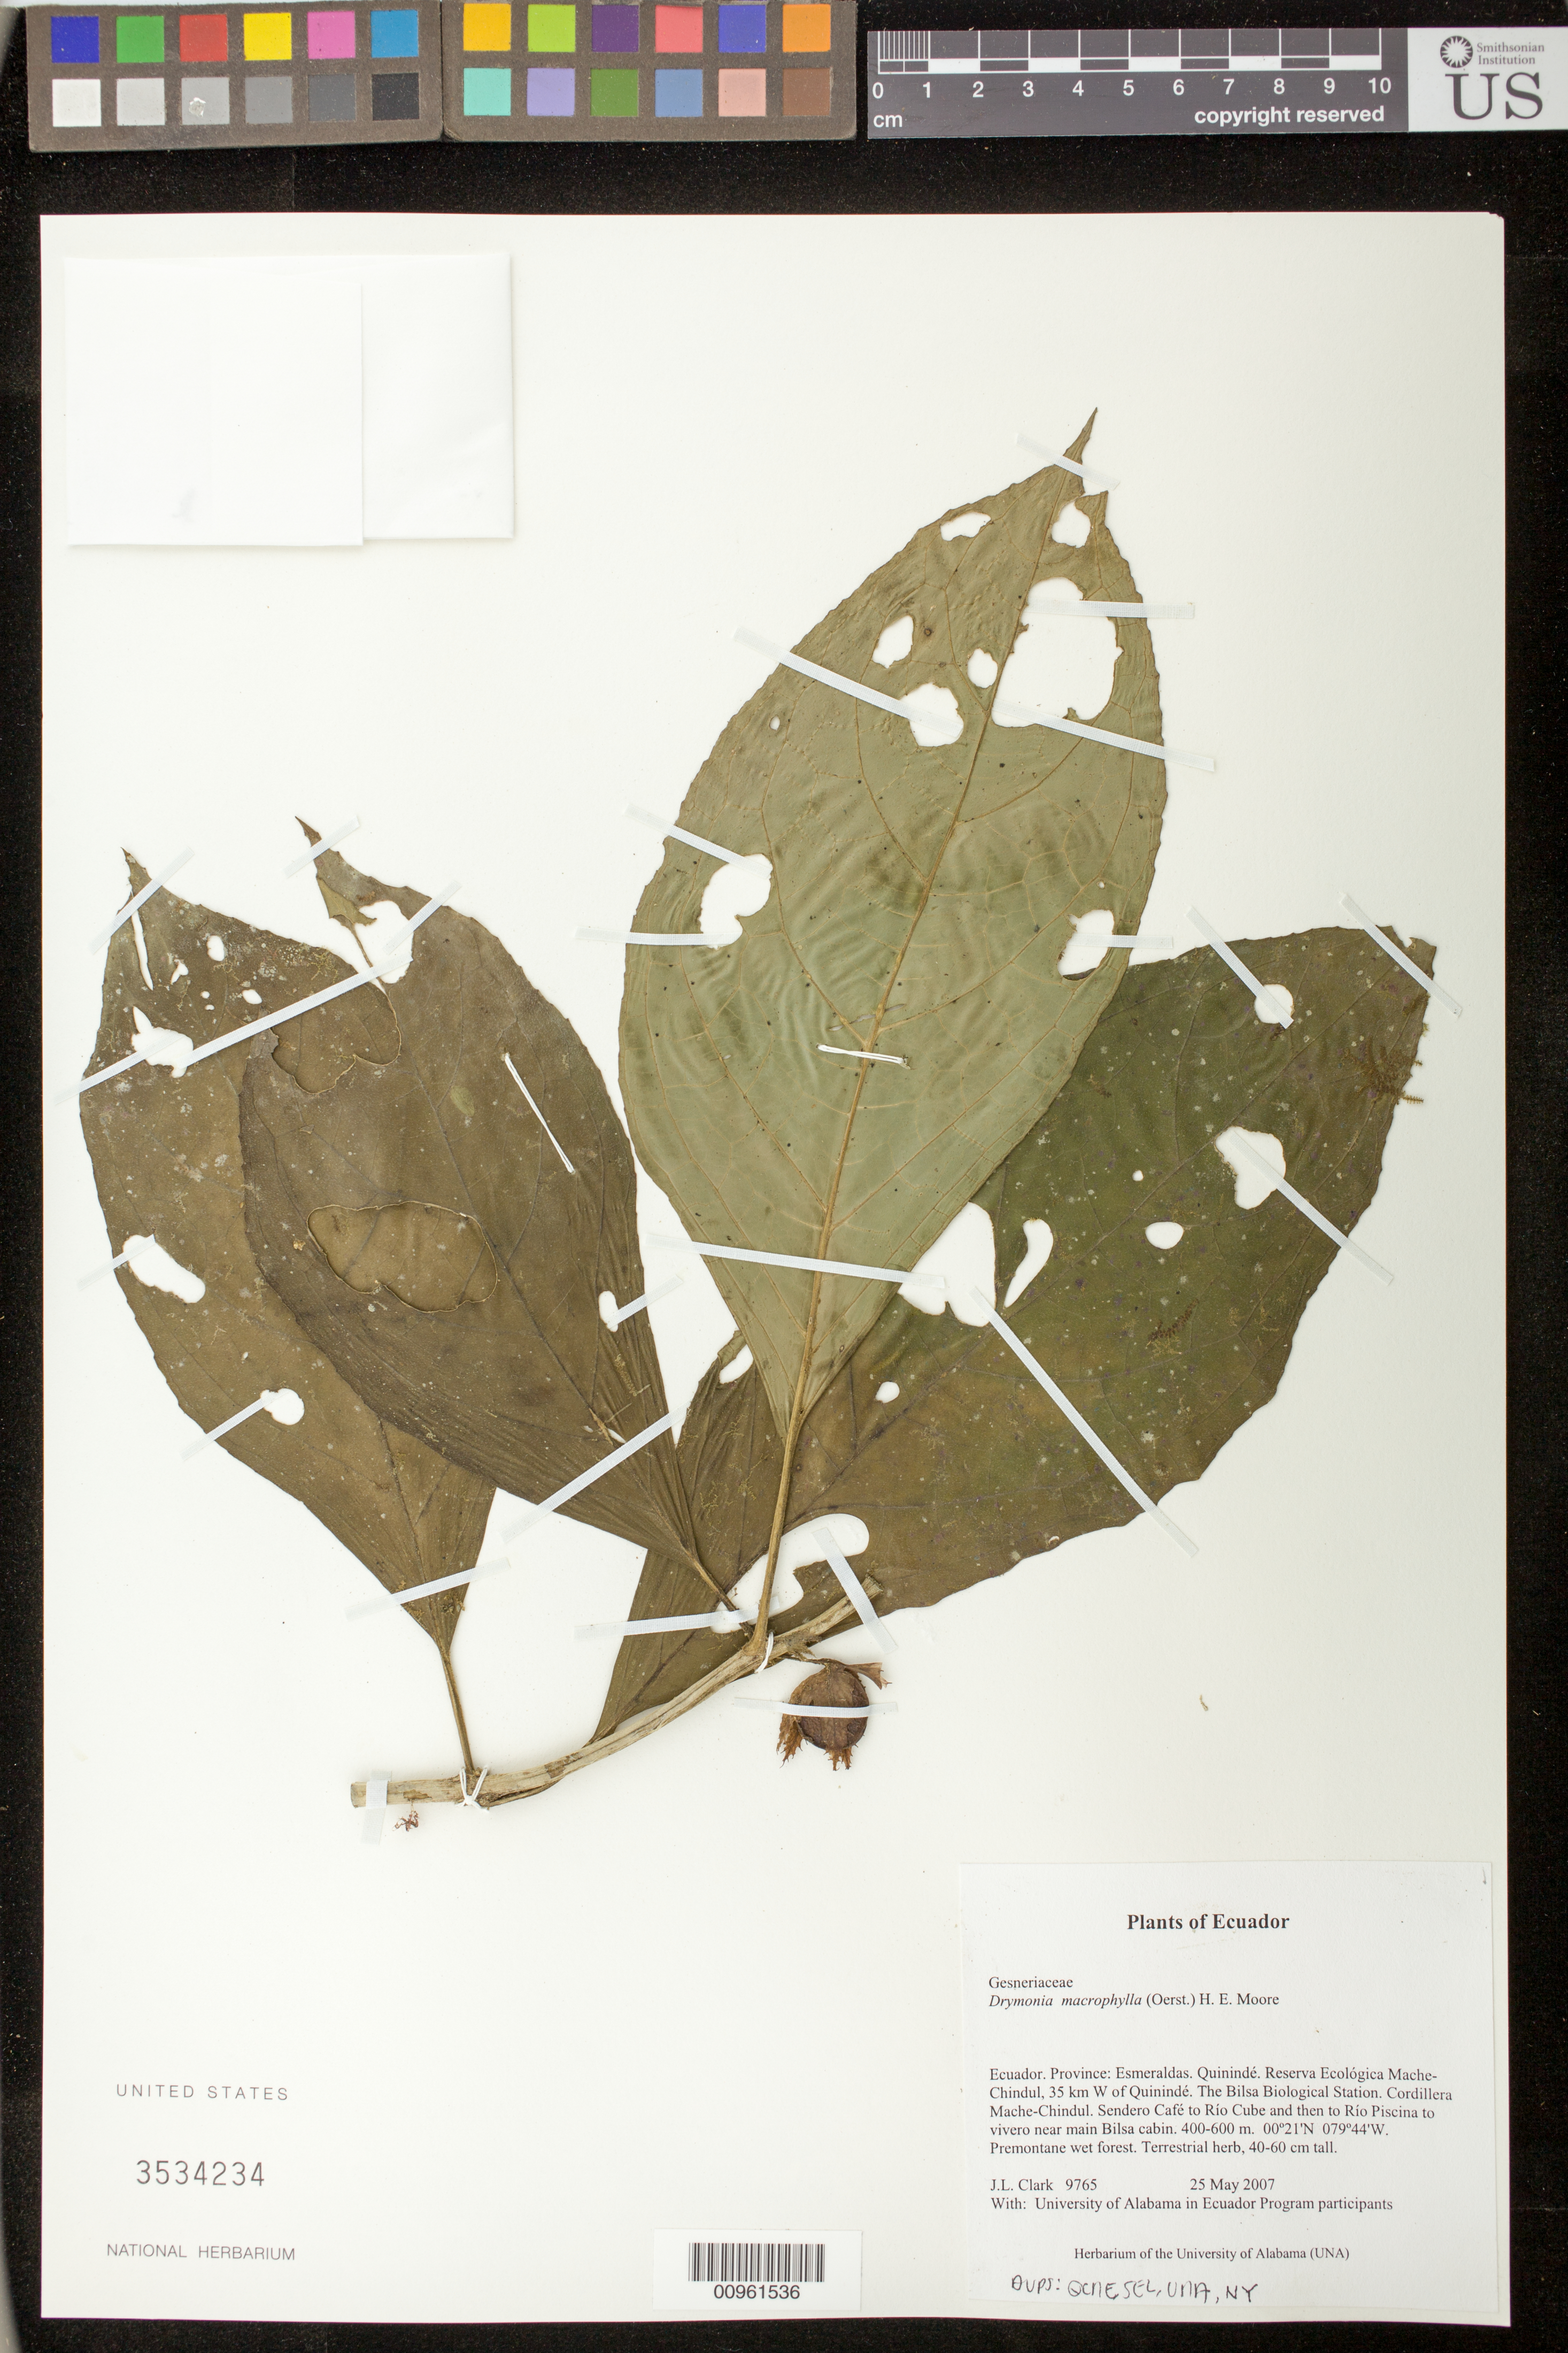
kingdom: Plantae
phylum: Tracheophyta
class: Magnoliopsida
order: Lamiales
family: Gesneriaceae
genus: Drymonia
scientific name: Drymonia macrophylla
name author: (Oerst.) H.E. Moore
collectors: J. L. Clark & University of Alabama in Ecuador Program participants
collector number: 9765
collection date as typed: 25 May 2007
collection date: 2007-05-25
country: Ecuador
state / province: Esmeraldas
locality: Quinindé. Reserva Ecológica Mache-Chindul, 35 km W of Quinindé. The Bilsa Biological Station. Cordillera Mache-Chindul. Sendero Café to Río Cube and then to Río Piscina to vivero near main Bilsa cabin.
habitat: Premontane wet forest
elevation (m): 400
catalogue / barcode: US 3534234